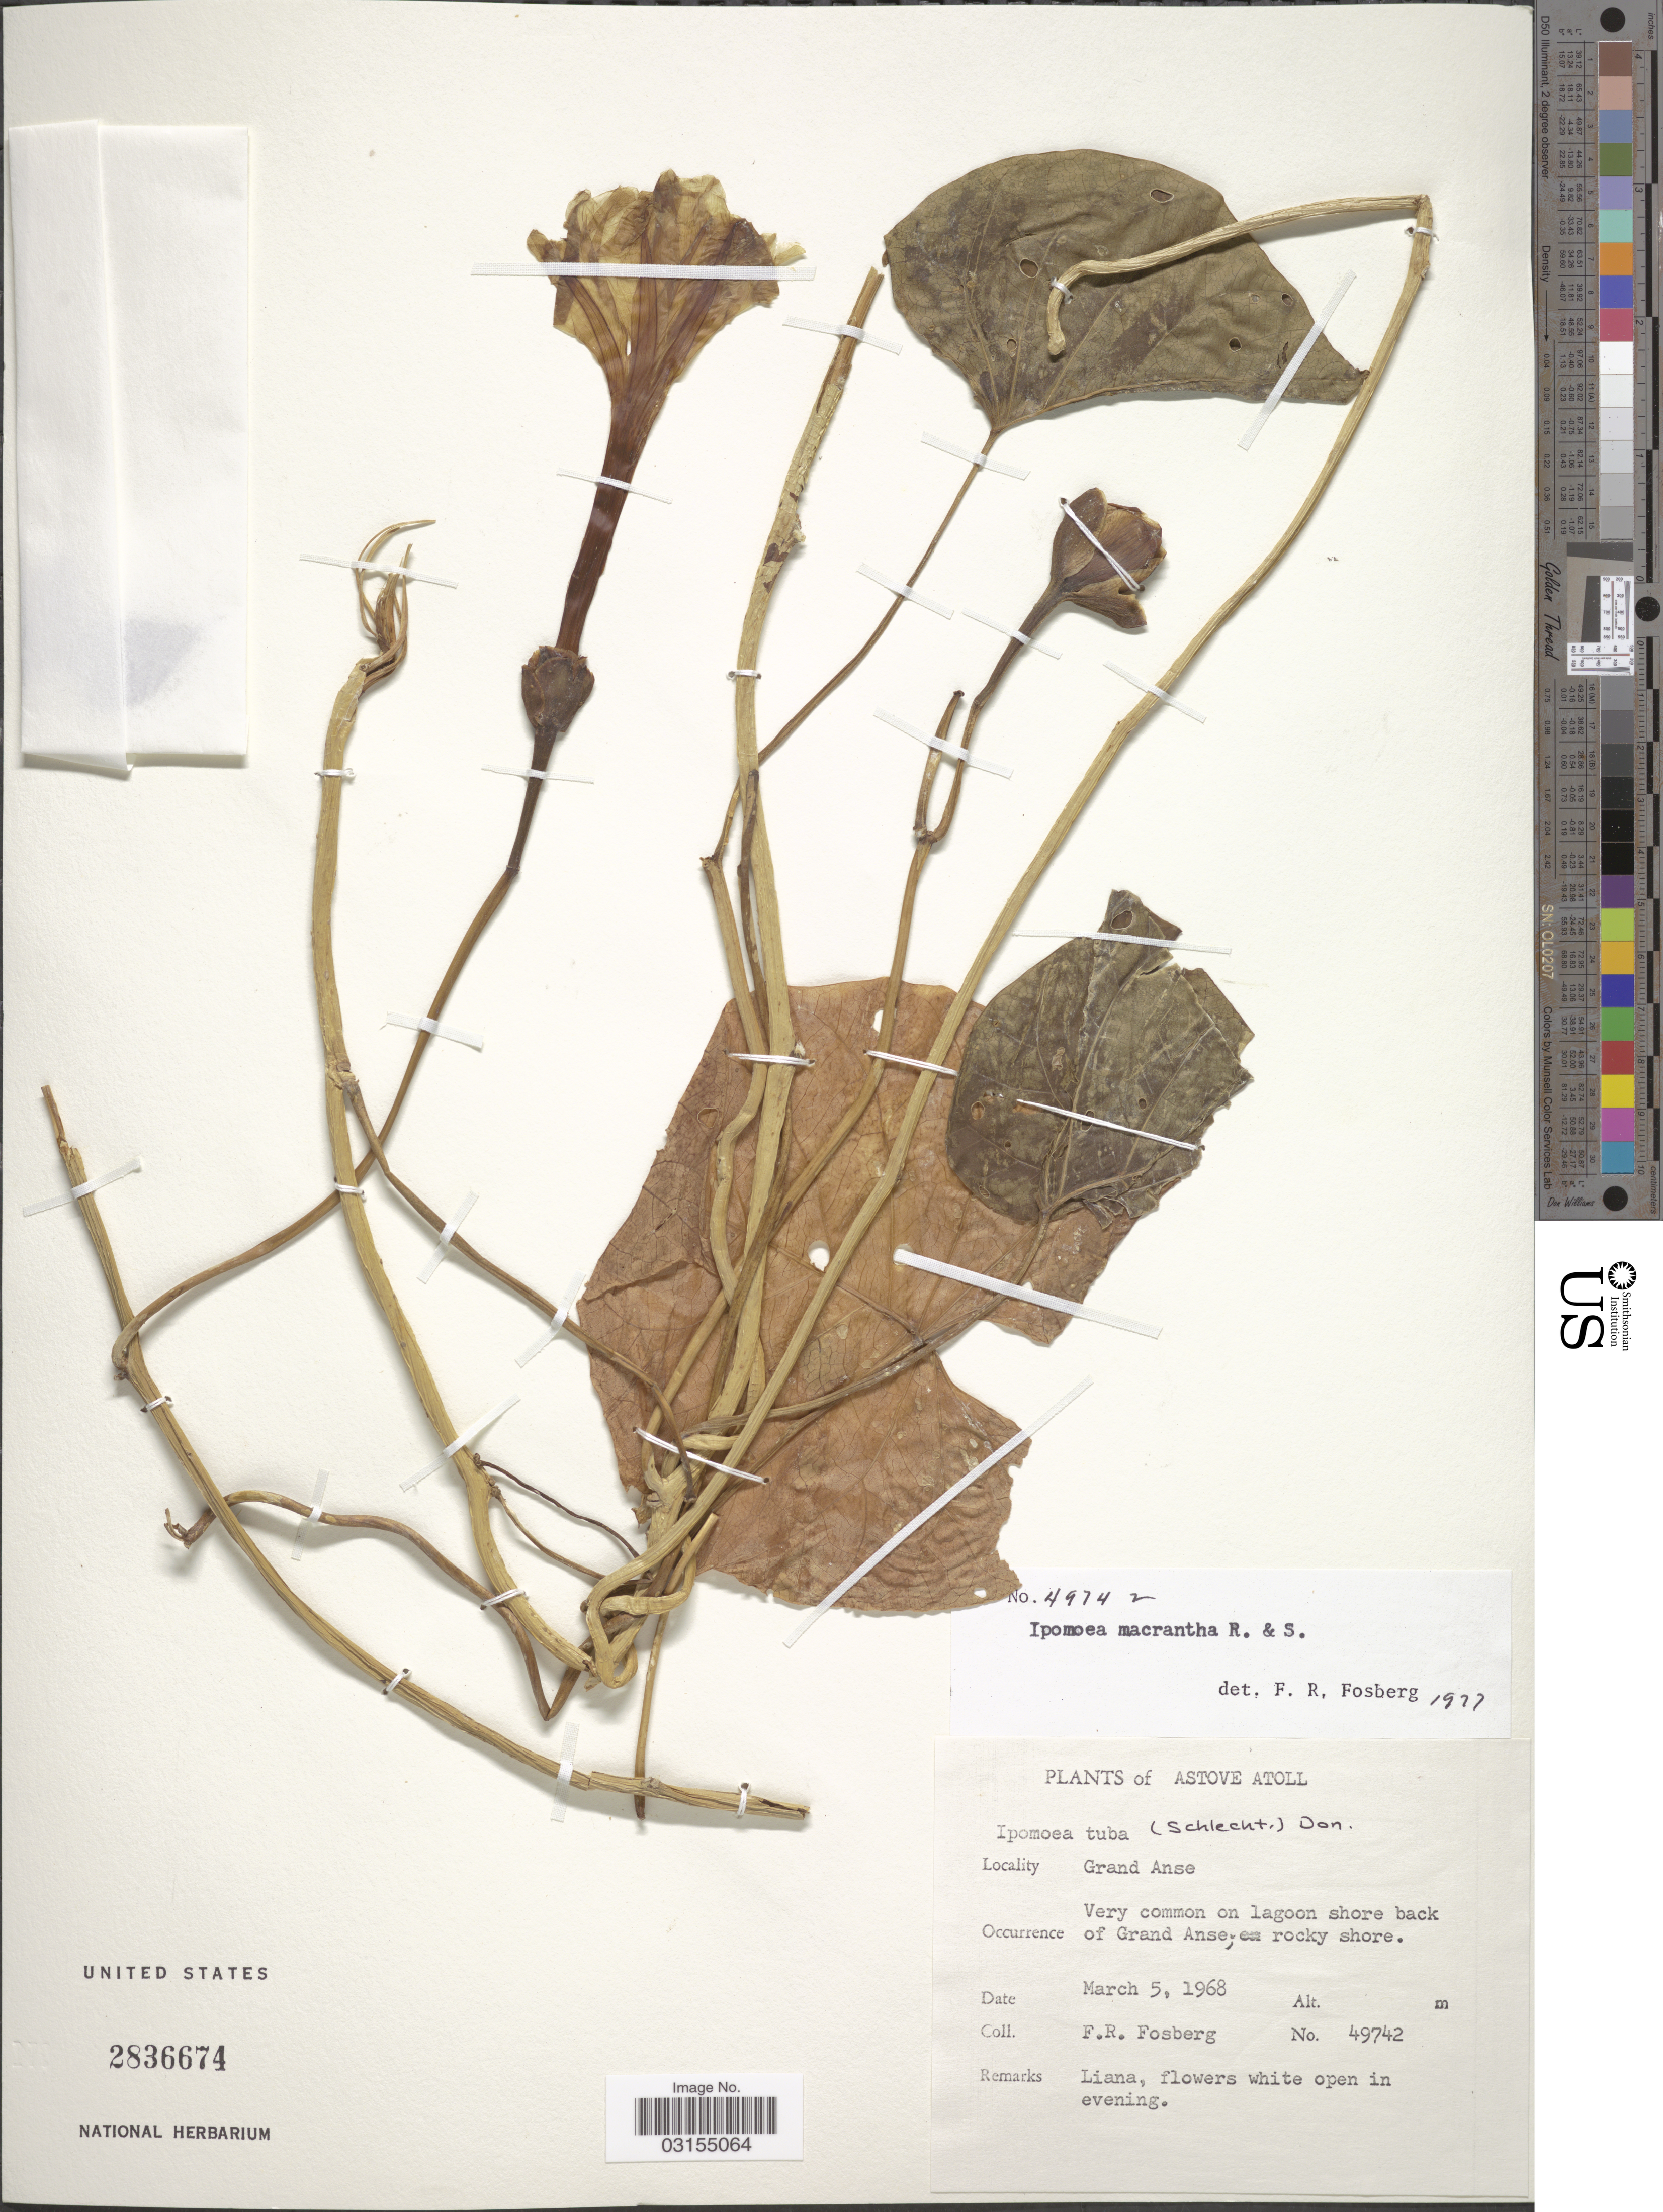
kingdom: Plantae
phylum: Tracheophyta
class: Magnoliopsida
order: Solanales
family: Convolvulaceae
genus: Ipomoea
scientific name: Ipomoea macrantha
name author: Roem. & Schult.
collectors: F. R. Fosberg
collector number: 49742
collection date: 1968-03-05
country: Seychelles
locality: Astove Atoll. Grand Anse. Very common on lagoon shore back of Grand Anse.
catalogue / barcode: US 2836674